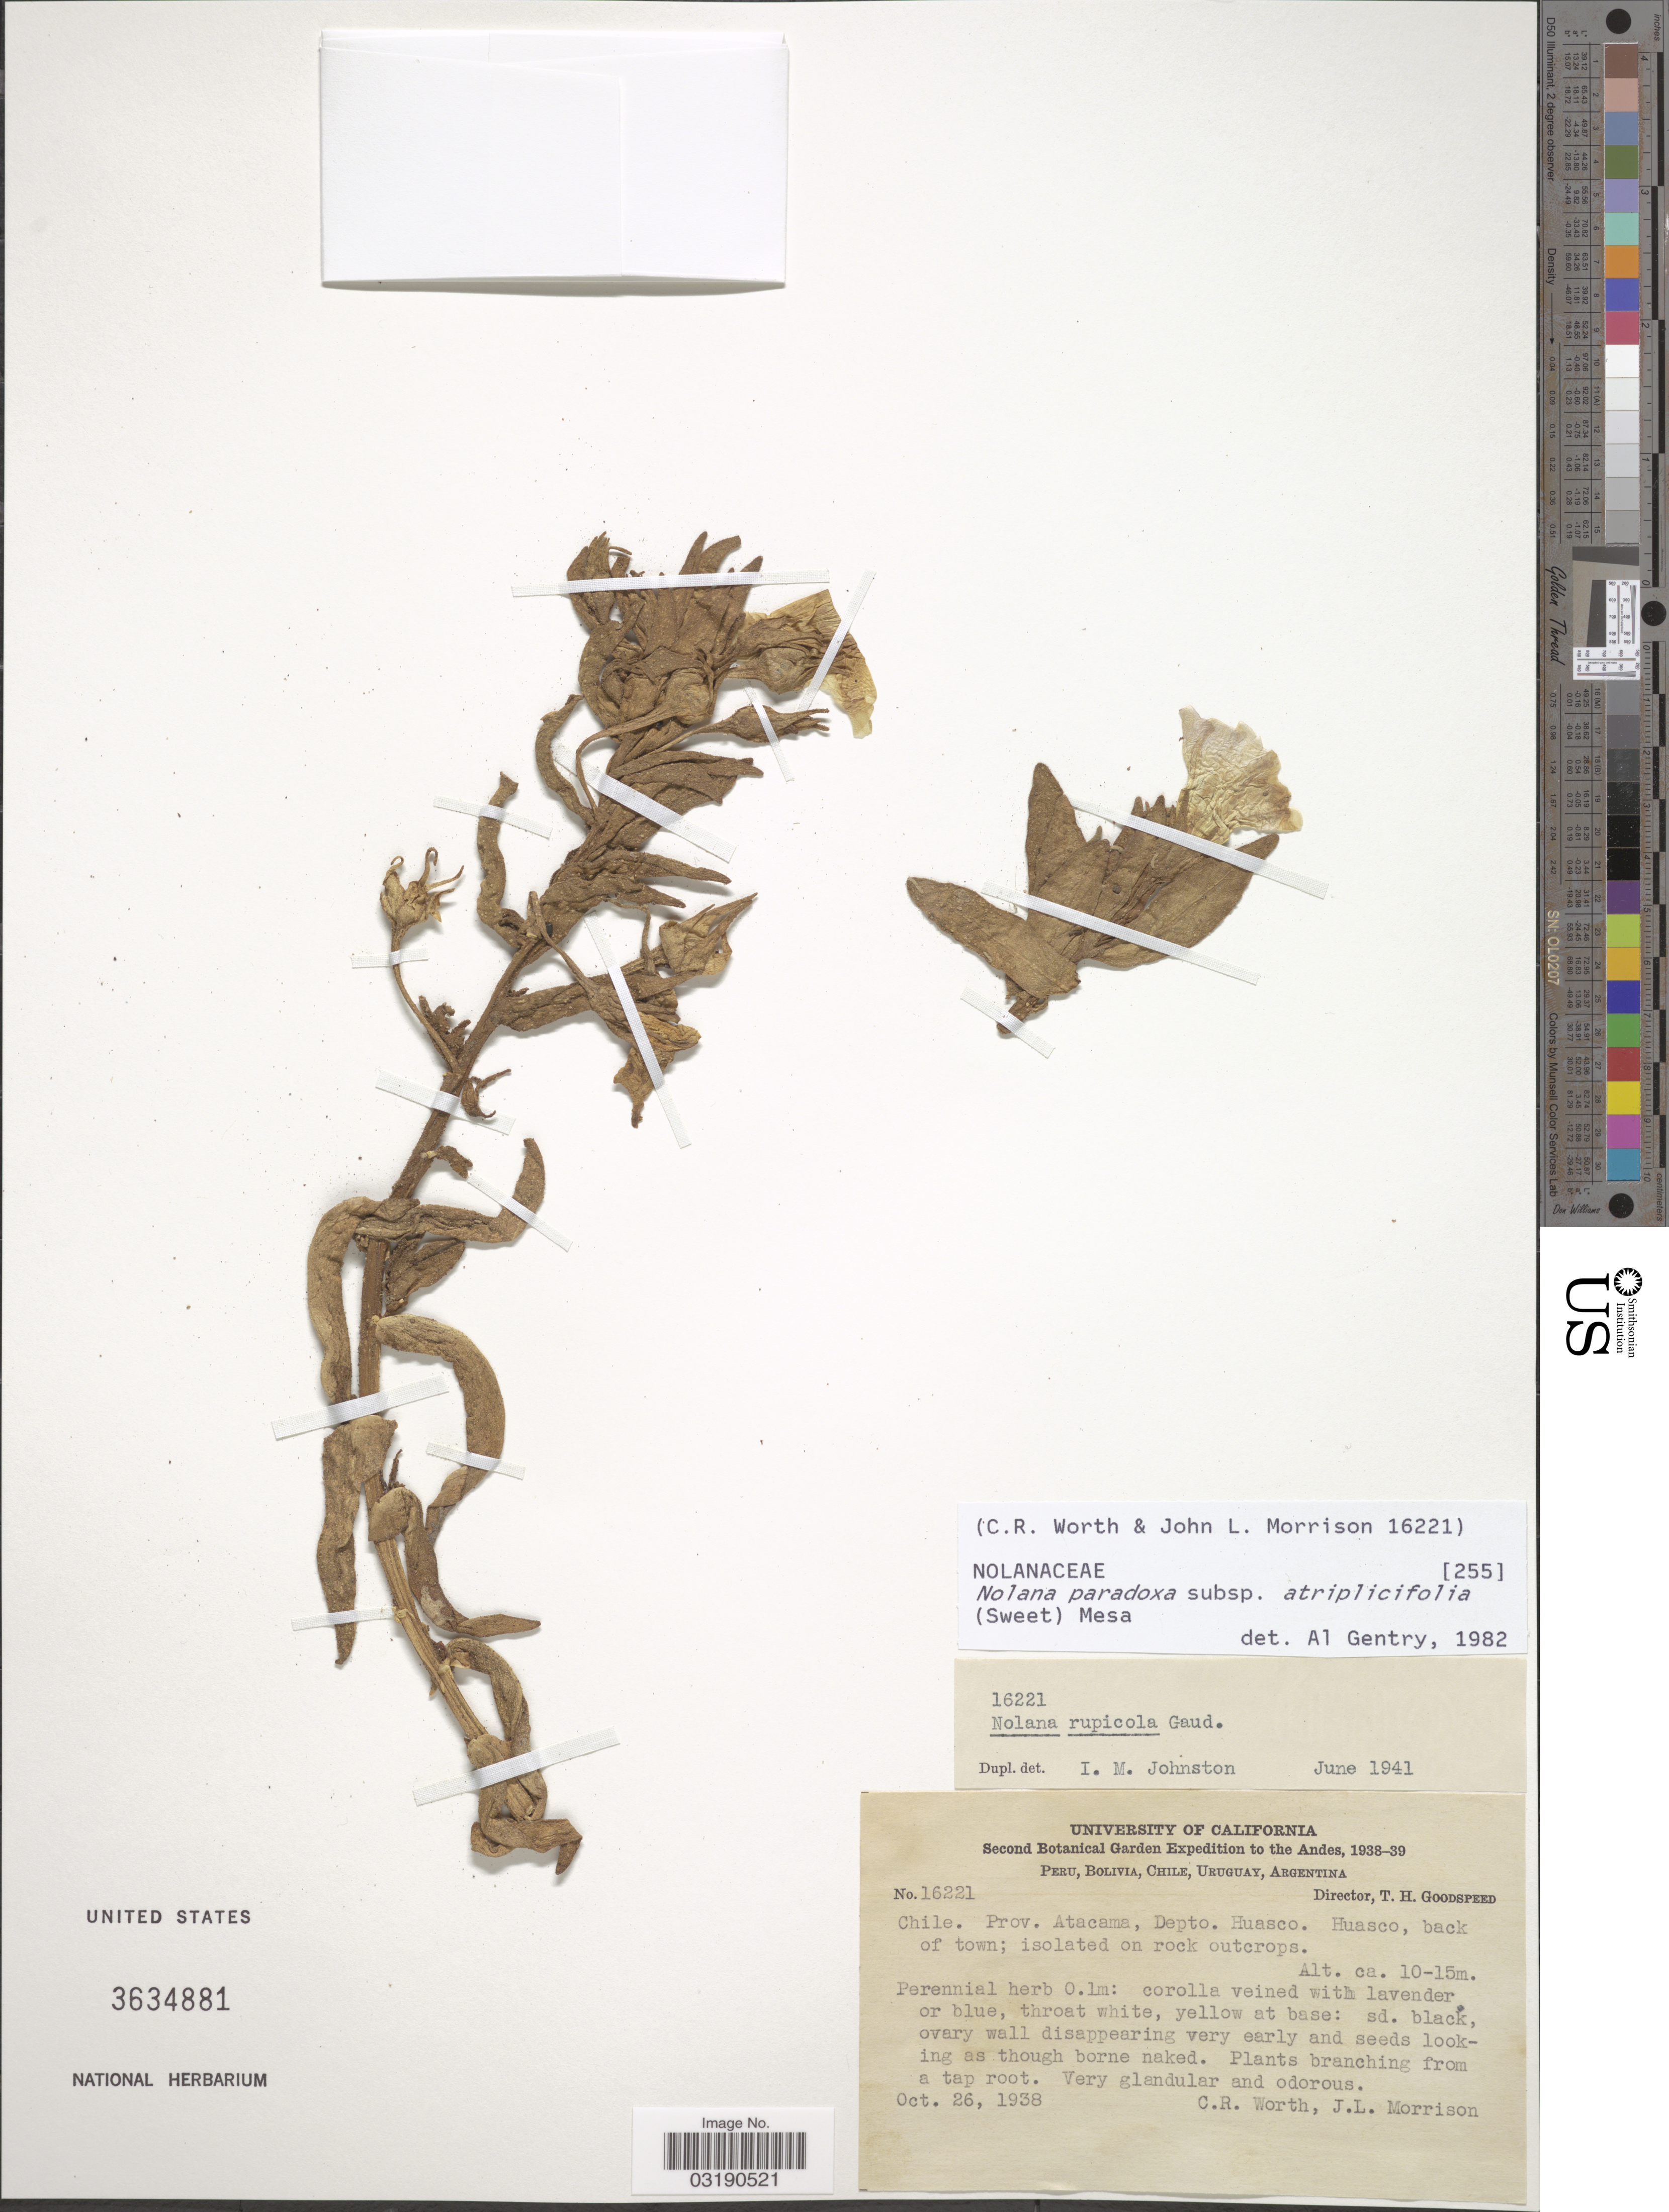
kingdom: Plantae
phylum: Tracheophyta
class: Magnoliopsida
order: Solanales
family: Solanaceae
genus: Nolana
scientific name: Nolana paradoxa subsp. atriplicifolia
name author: (Reider) Mesa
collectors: C. R. Worth & J. Morrison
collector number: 16221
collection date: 1938-10-26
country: Chile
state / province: Atacama (III)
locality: The Andes, Prov. Atacama, Depto. Huasco. Huasco, back of town.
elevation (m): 10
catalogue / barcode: US 3634881